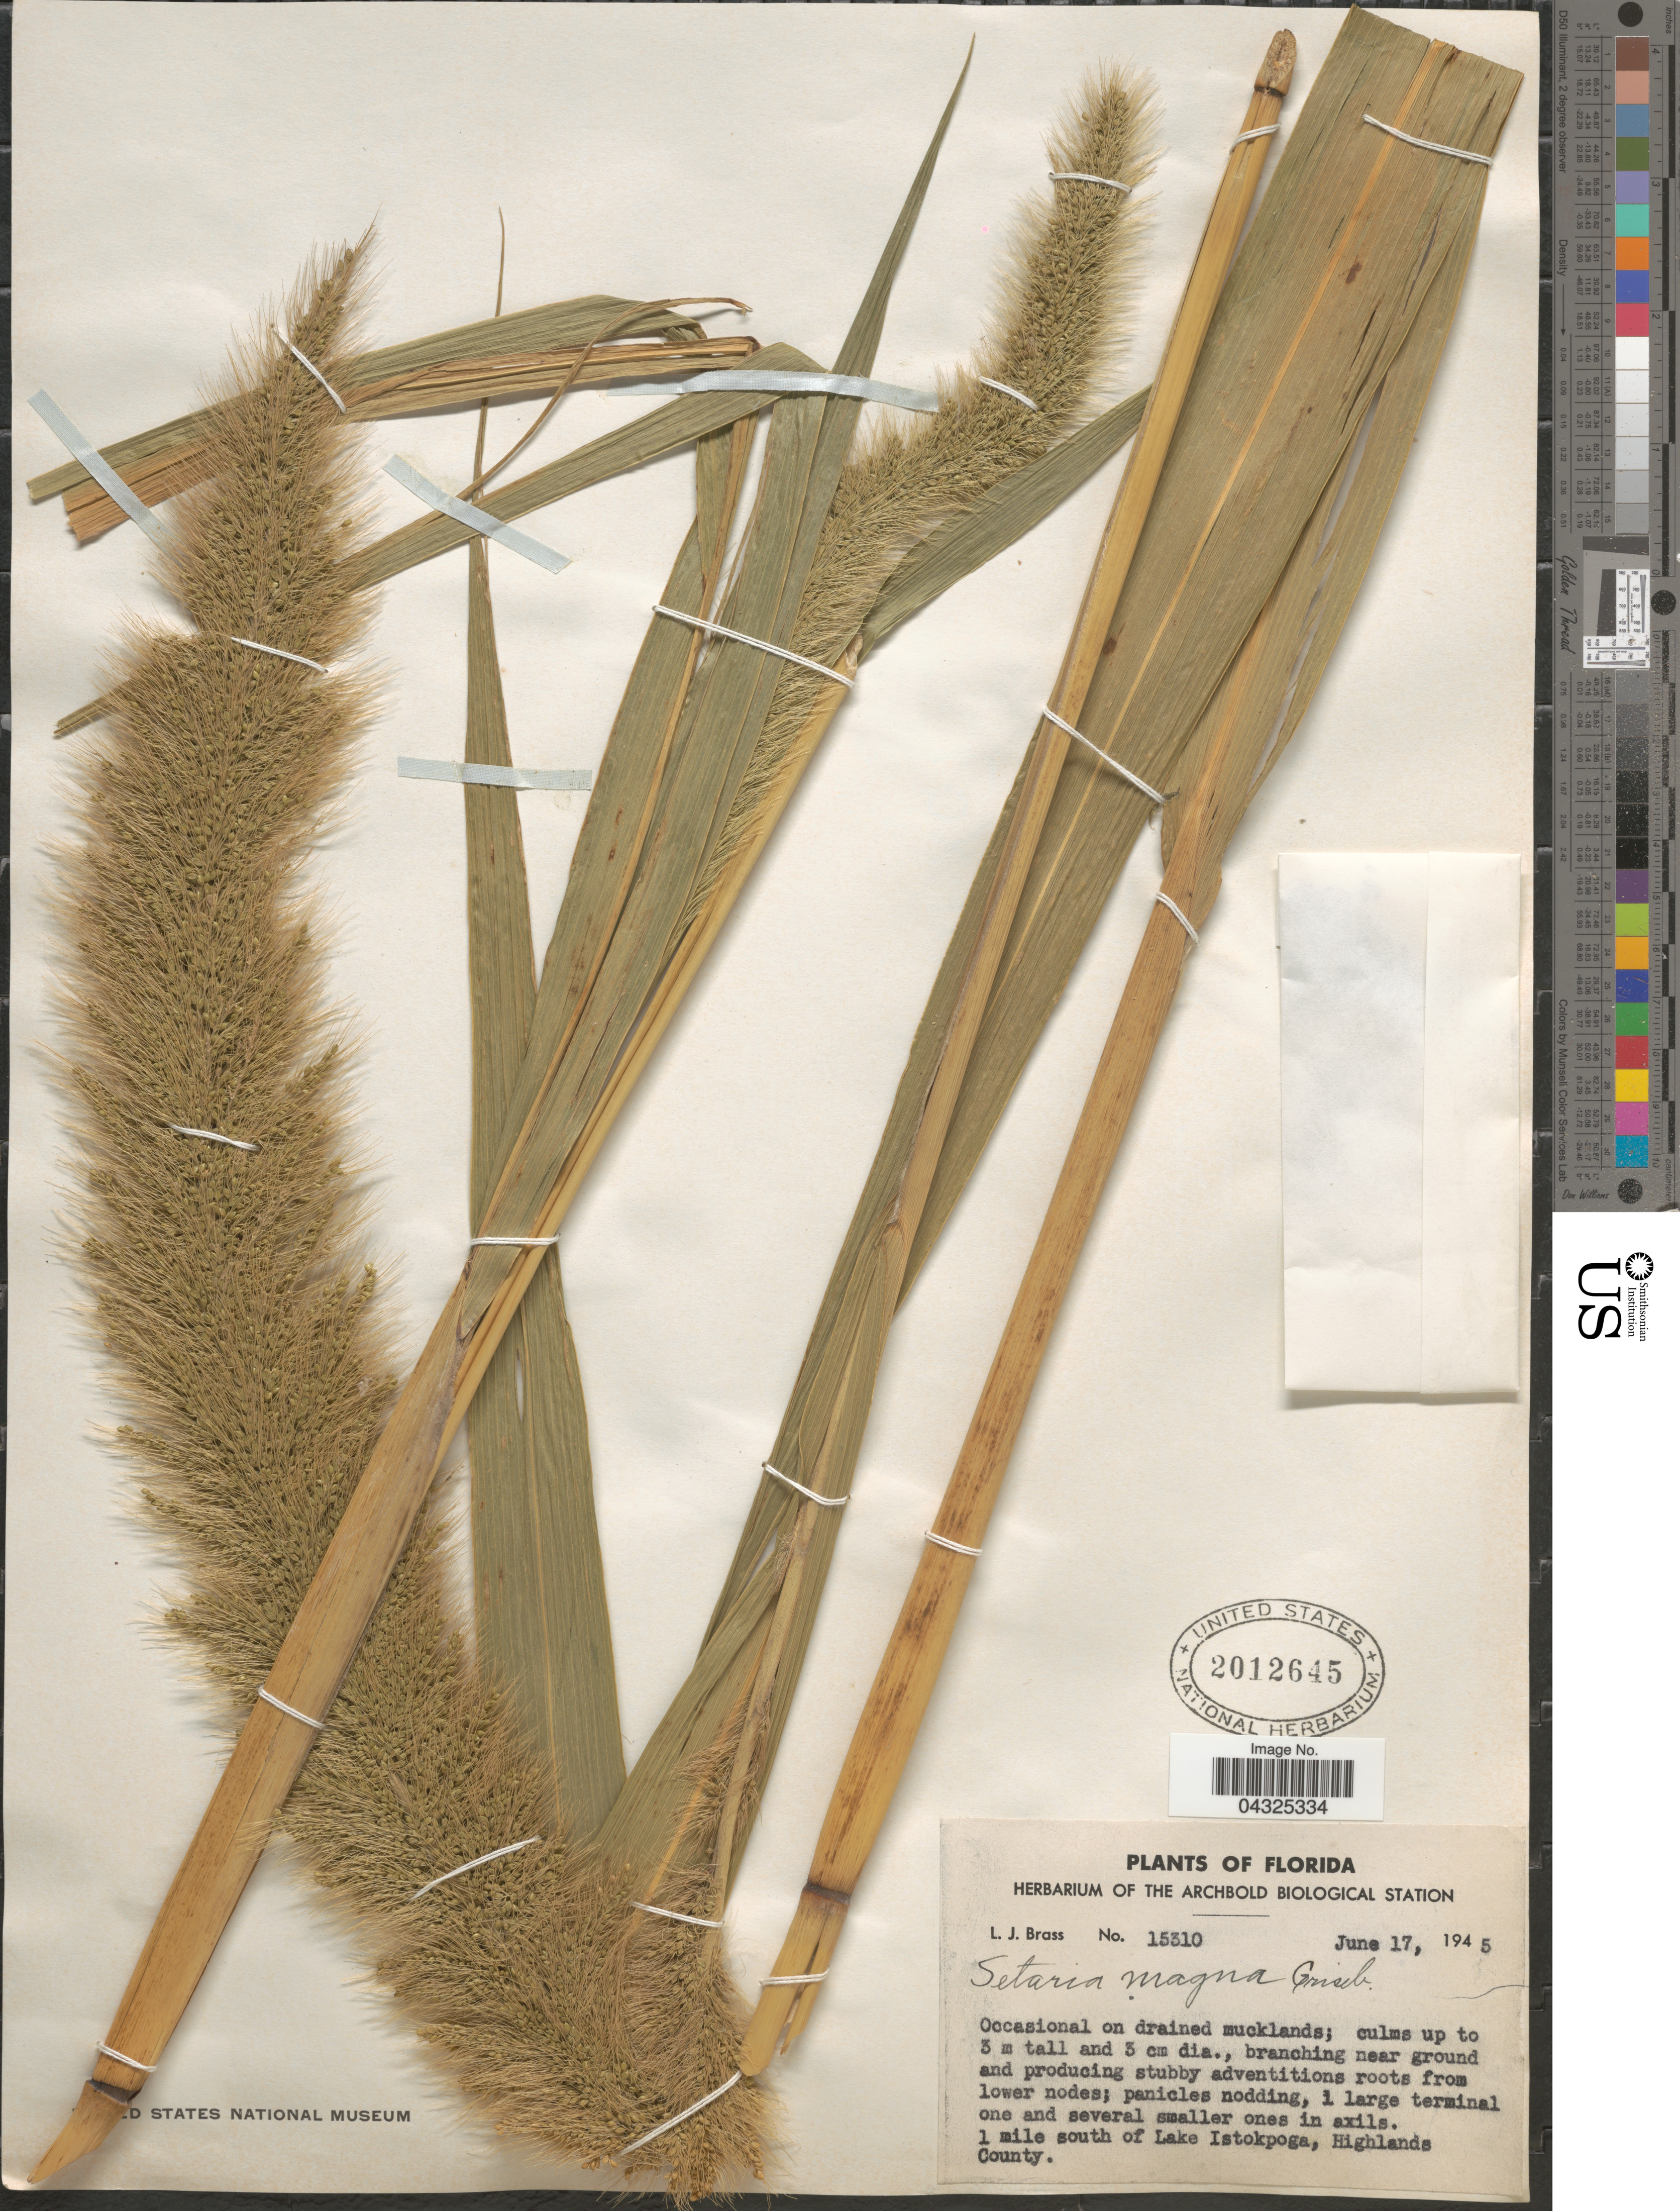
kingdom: Plantae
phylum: Tracheophyta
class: Liliopsida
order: Poales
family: Poaceae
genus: Setaria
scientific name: Setaria magna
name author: Griseb.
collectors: L. J. Brass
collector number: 15310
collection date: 1945-06-17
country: United States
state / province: Florida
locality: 1 mile south of Lake Istokpoga, Highlands County.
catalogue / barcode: US 2012645